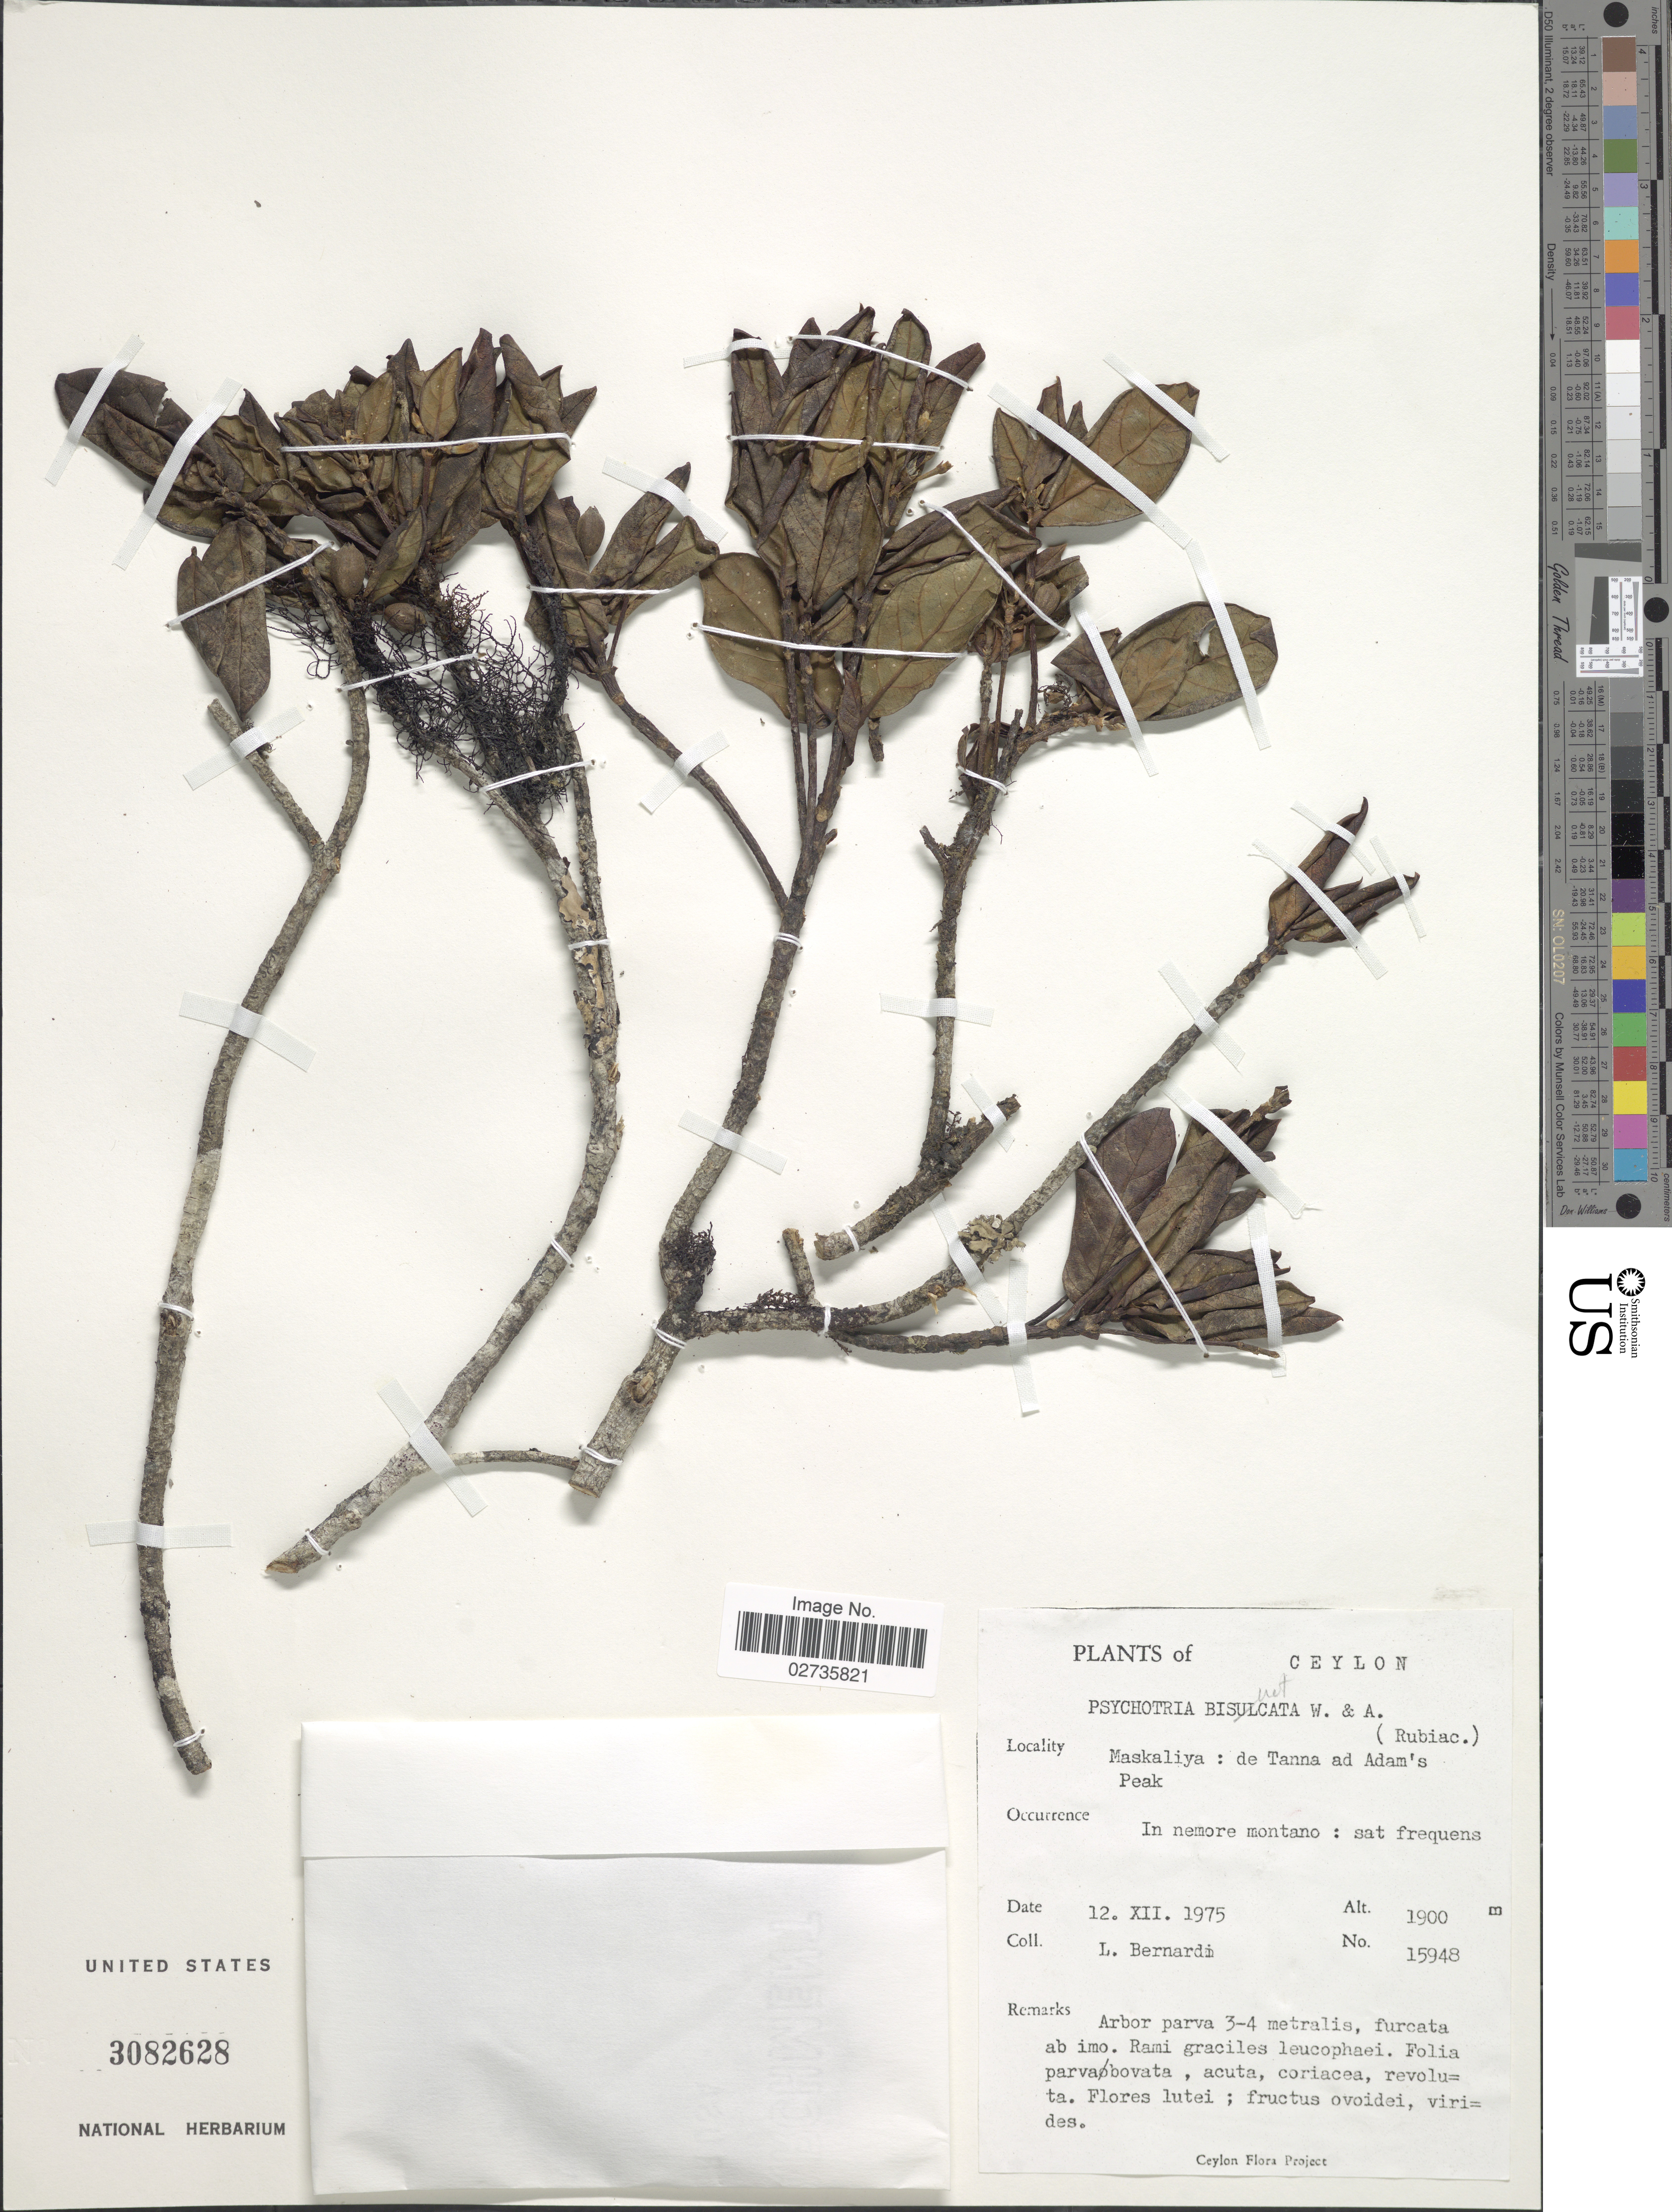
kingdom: Plantae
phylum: Tracheophyta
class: Magnoliopsida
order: Gentianales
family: Rubiaceae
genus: Psychotria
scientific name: Psychotria zeylanica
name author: Sohmer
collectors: L. Bernardi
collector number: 15948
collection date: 1975-12-12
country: Sri Lanka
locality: Ceylon, Maskaliya: de Tanna ad Adam's Peak, In nemore montano: sat frequens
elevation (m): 1900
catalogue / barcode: US 3082628